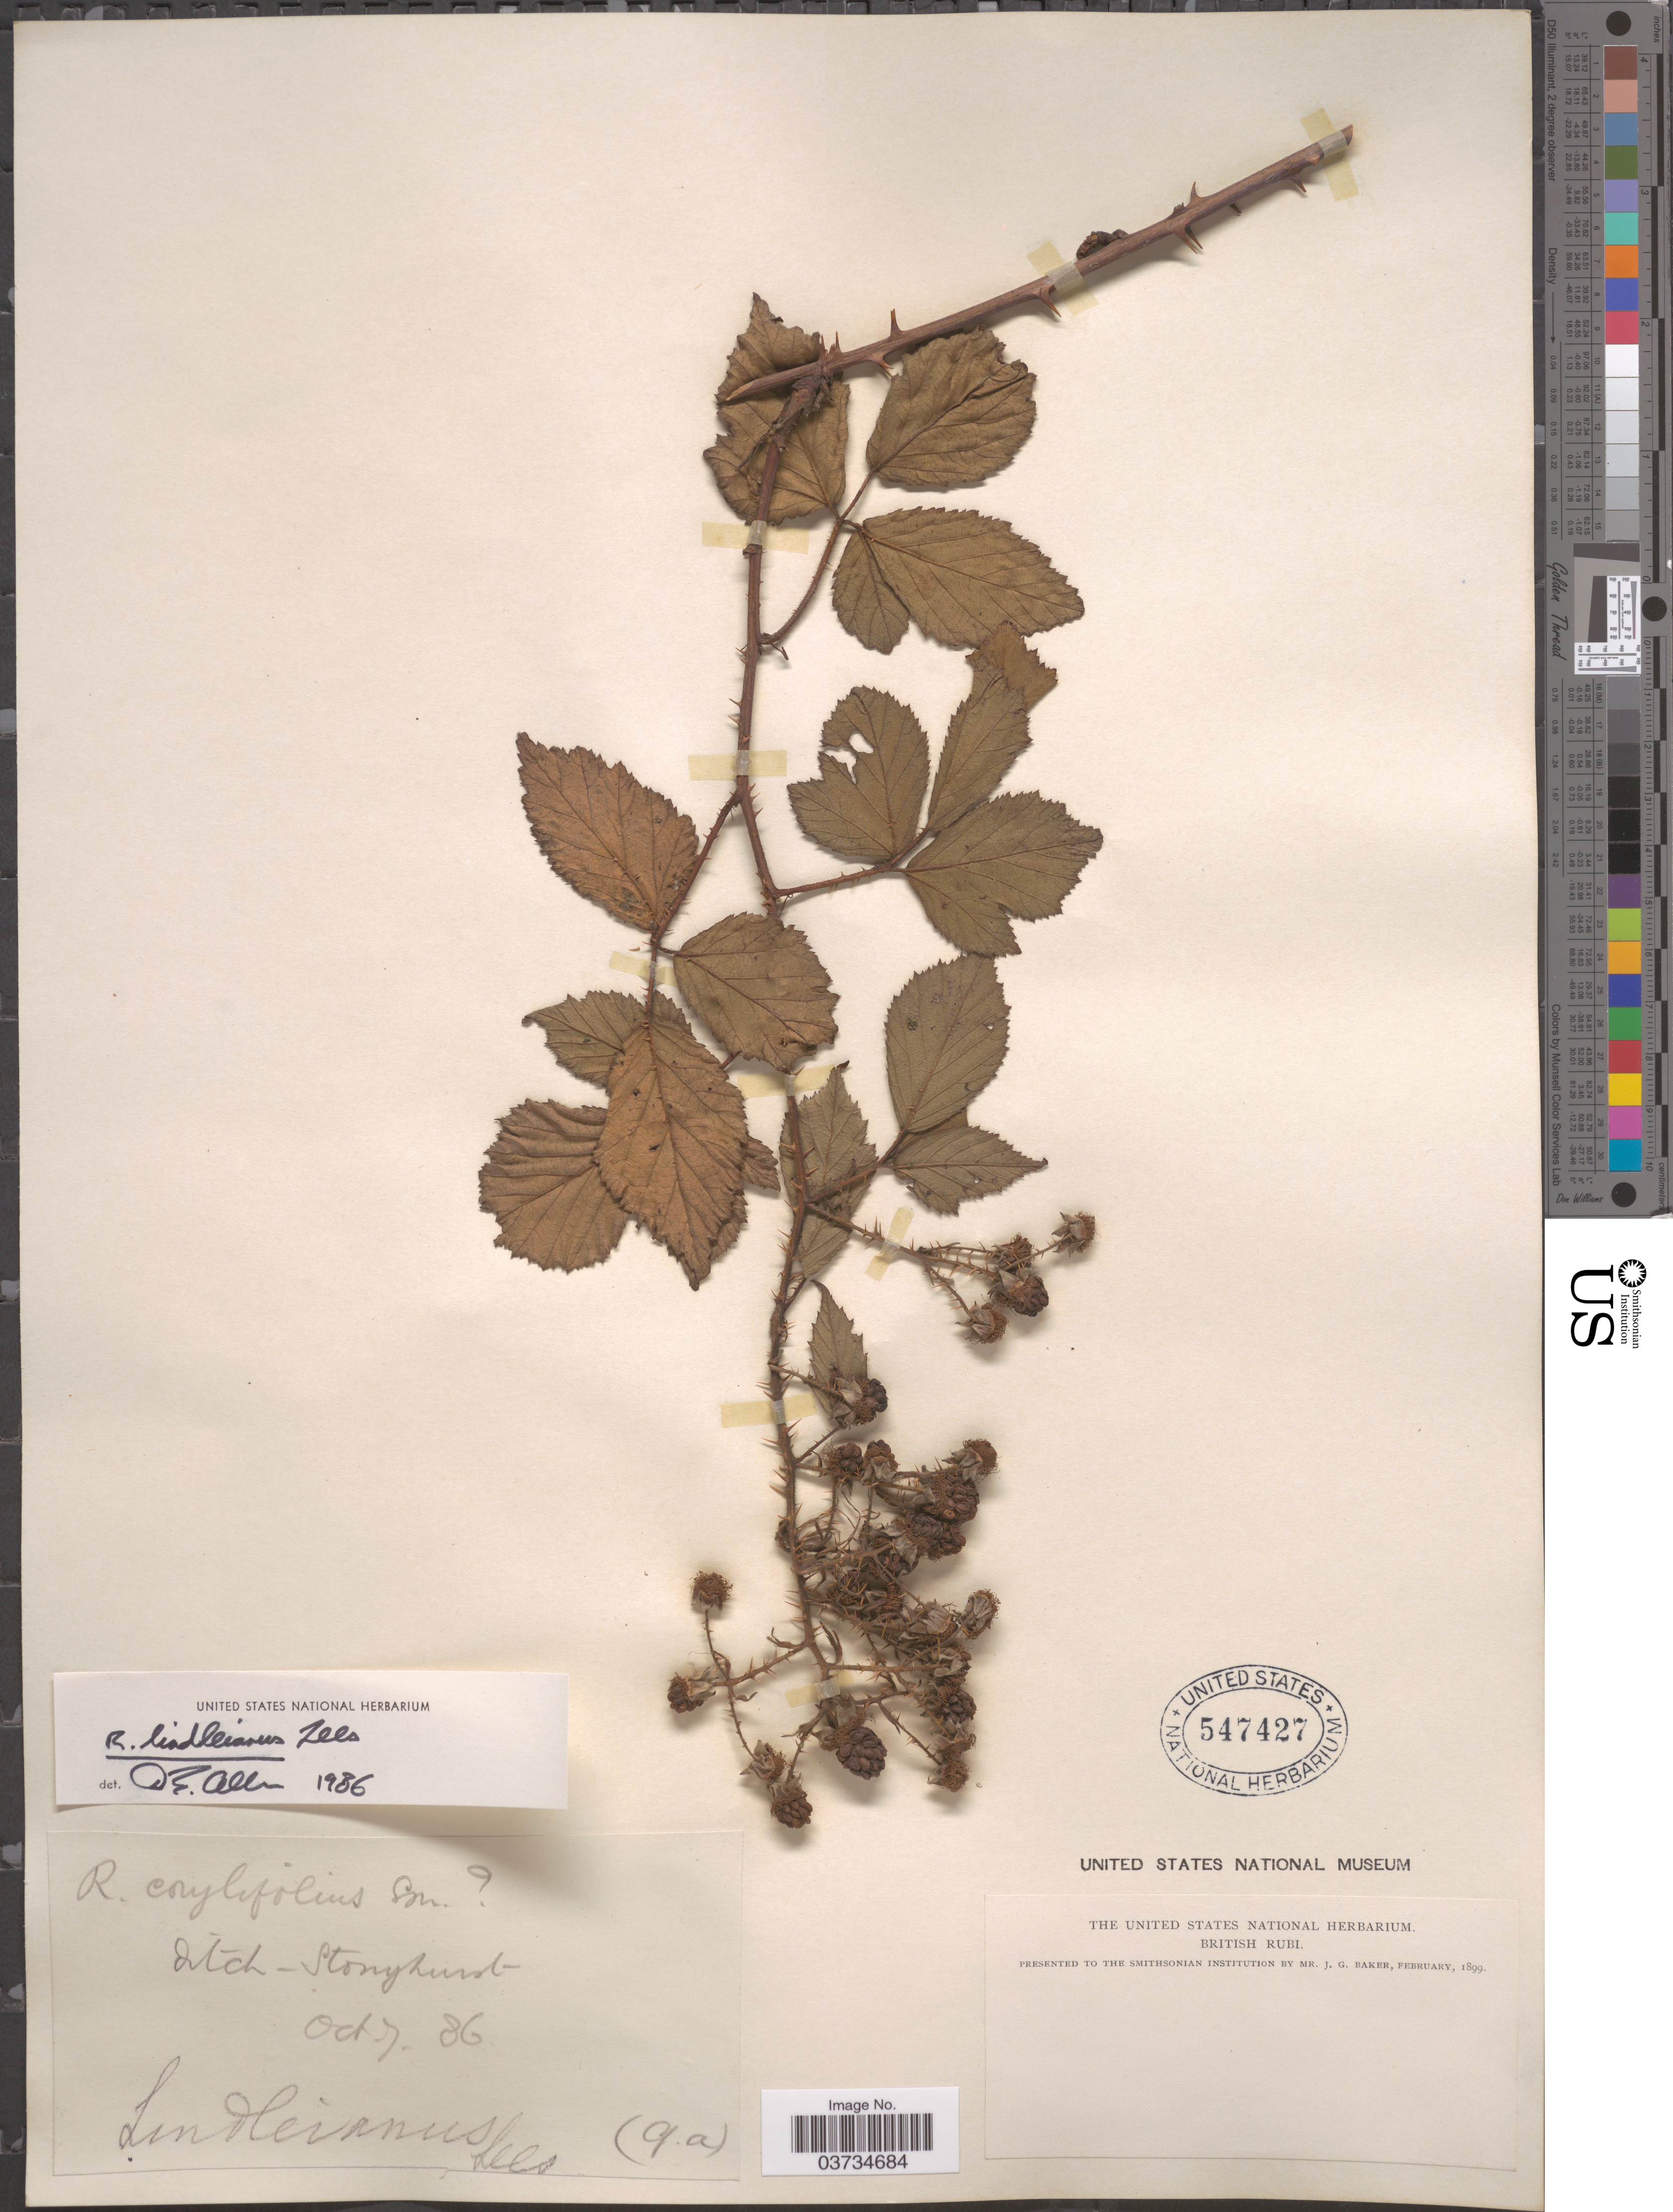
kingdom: Plantae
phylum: Tracheophyta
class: Magnoliopsida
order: Rosales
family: Rosaceae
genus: Rubus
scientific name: Rubus lindleyanus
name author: Lees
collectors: ex herb. United States National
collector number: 9a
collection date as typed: Transcribed d/m/y: 7/10/86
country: United Kingdom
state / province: England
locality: Ditch-Stonyhurst.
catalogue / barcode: US 547427